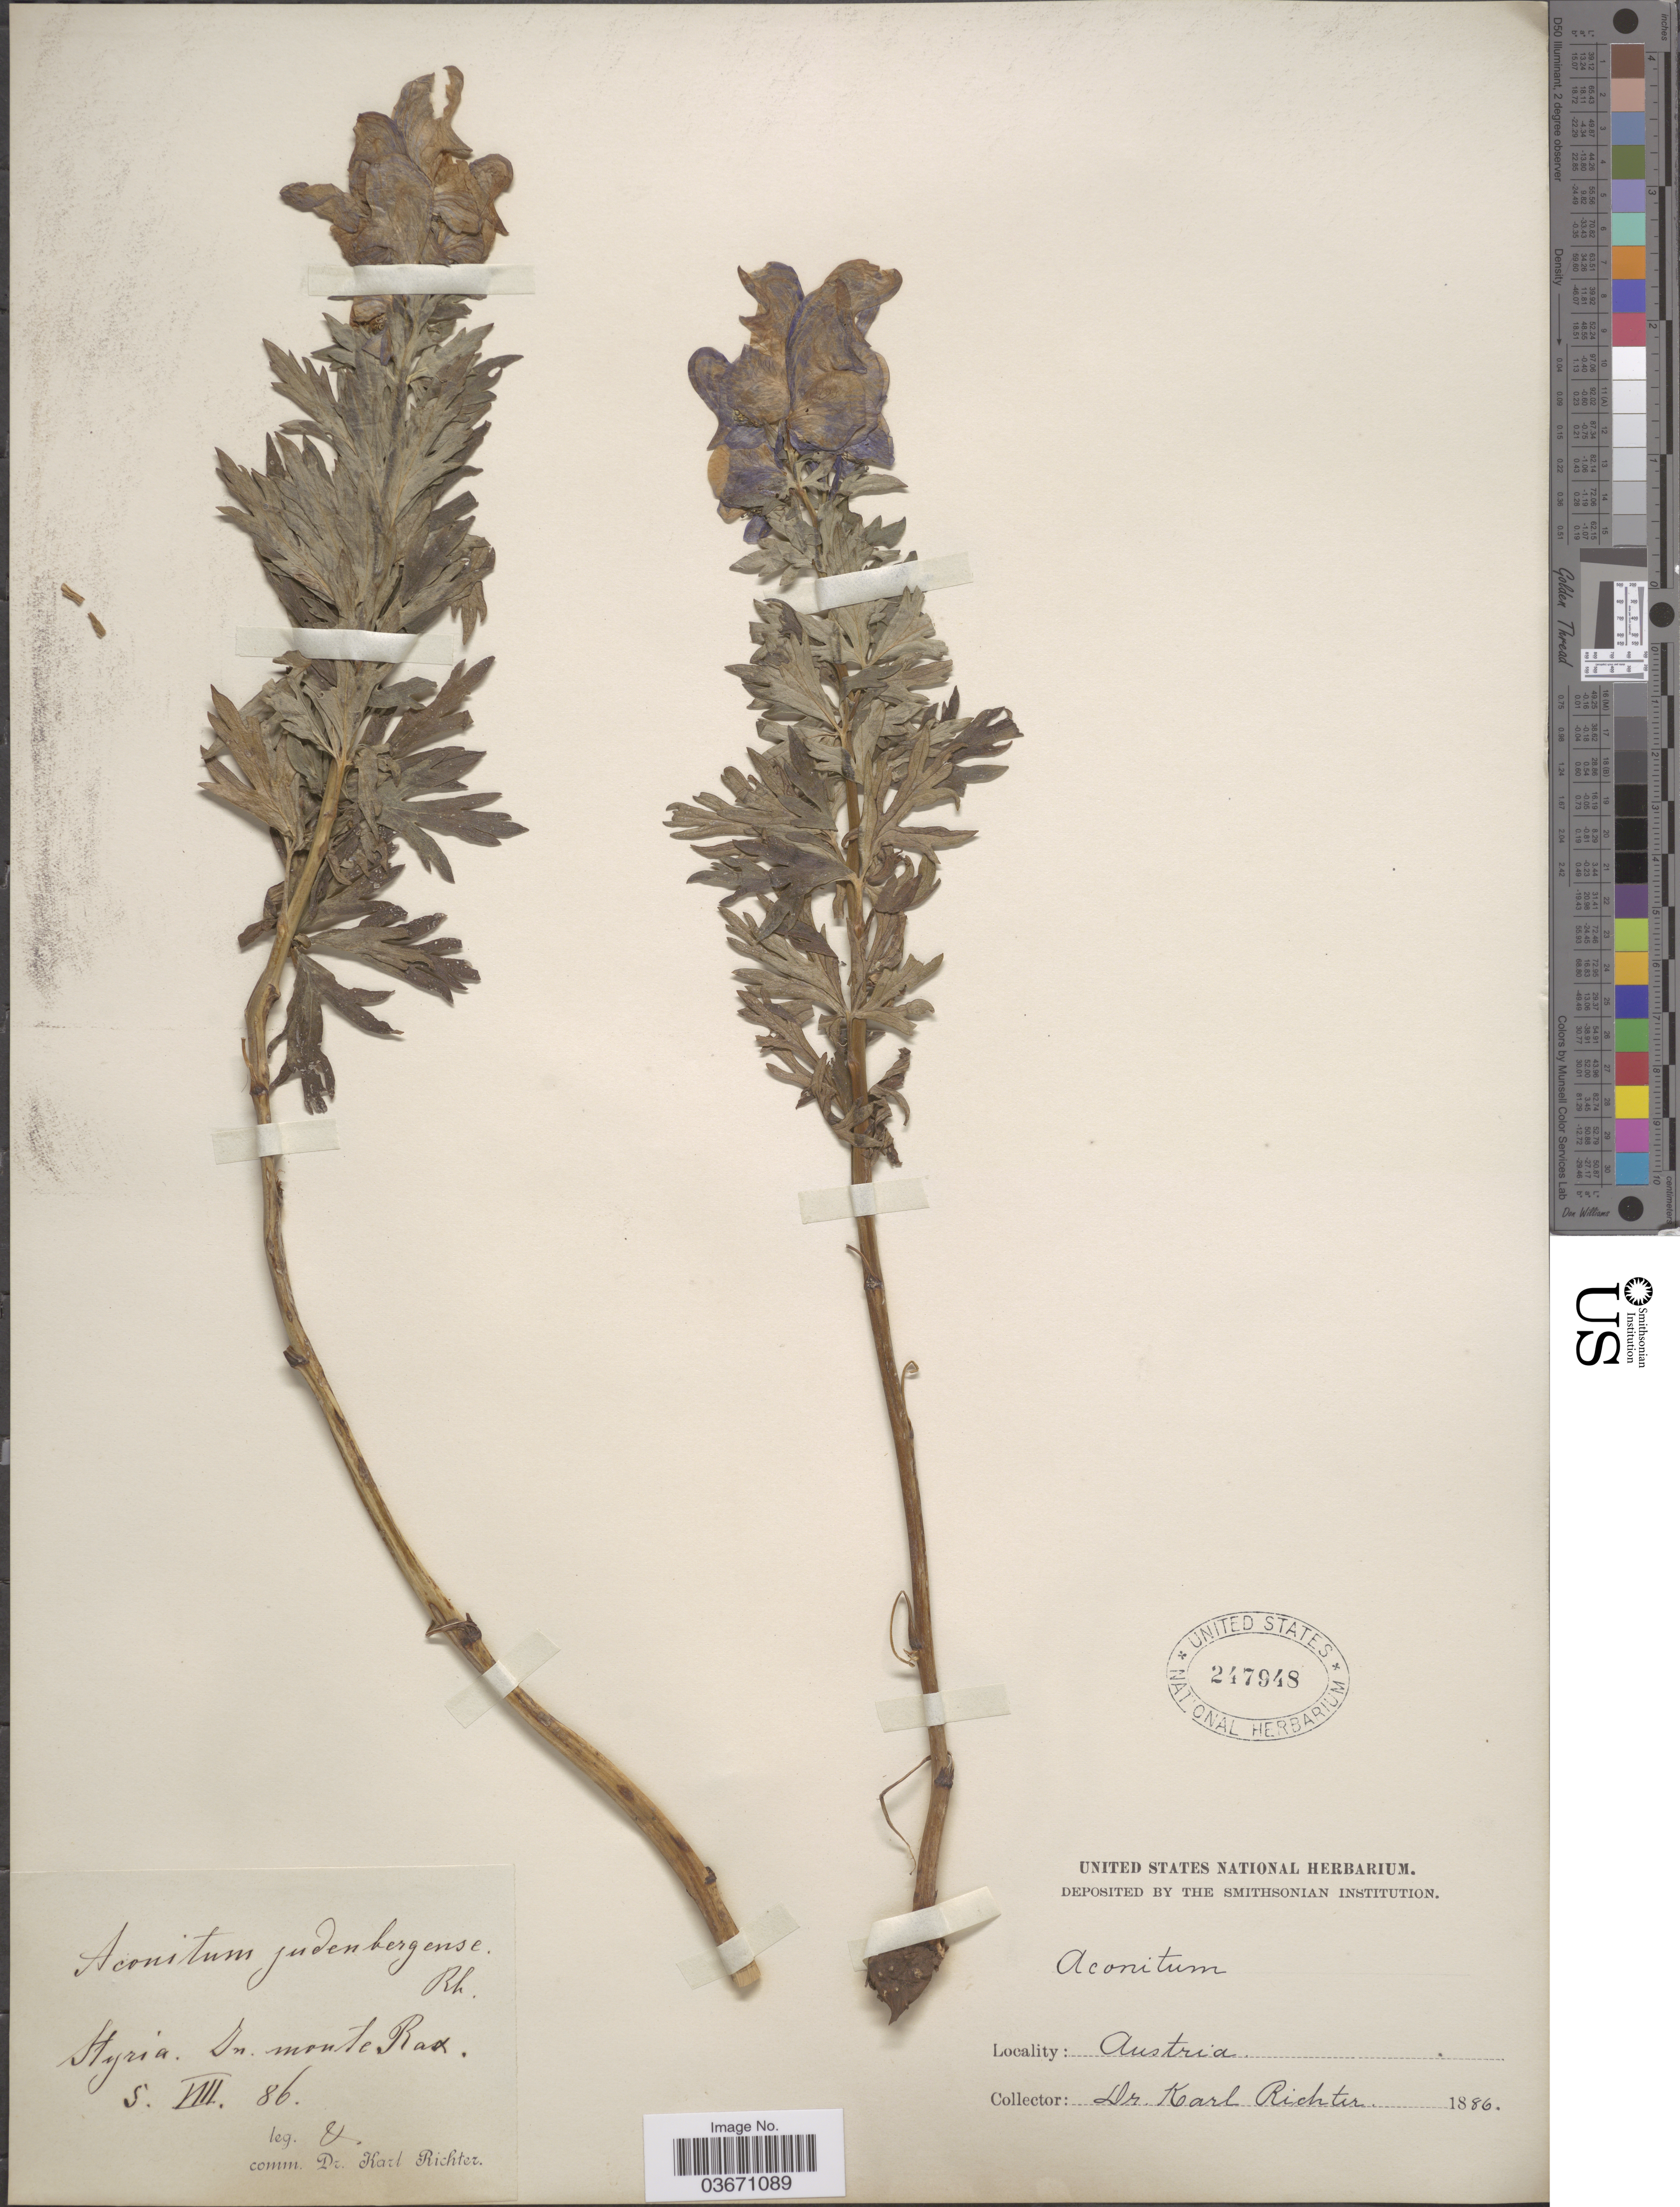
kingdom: Plantae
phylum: Tracheophyta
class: Magnoliopsida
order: Ranunculales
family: Ranunculaceae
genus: Aconitum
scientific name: Aconitum sp.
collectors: K. Richter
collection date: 1886-08-05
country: Austria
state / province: Steiermark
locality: Styria. In monte Rax.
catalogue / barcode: US 247948